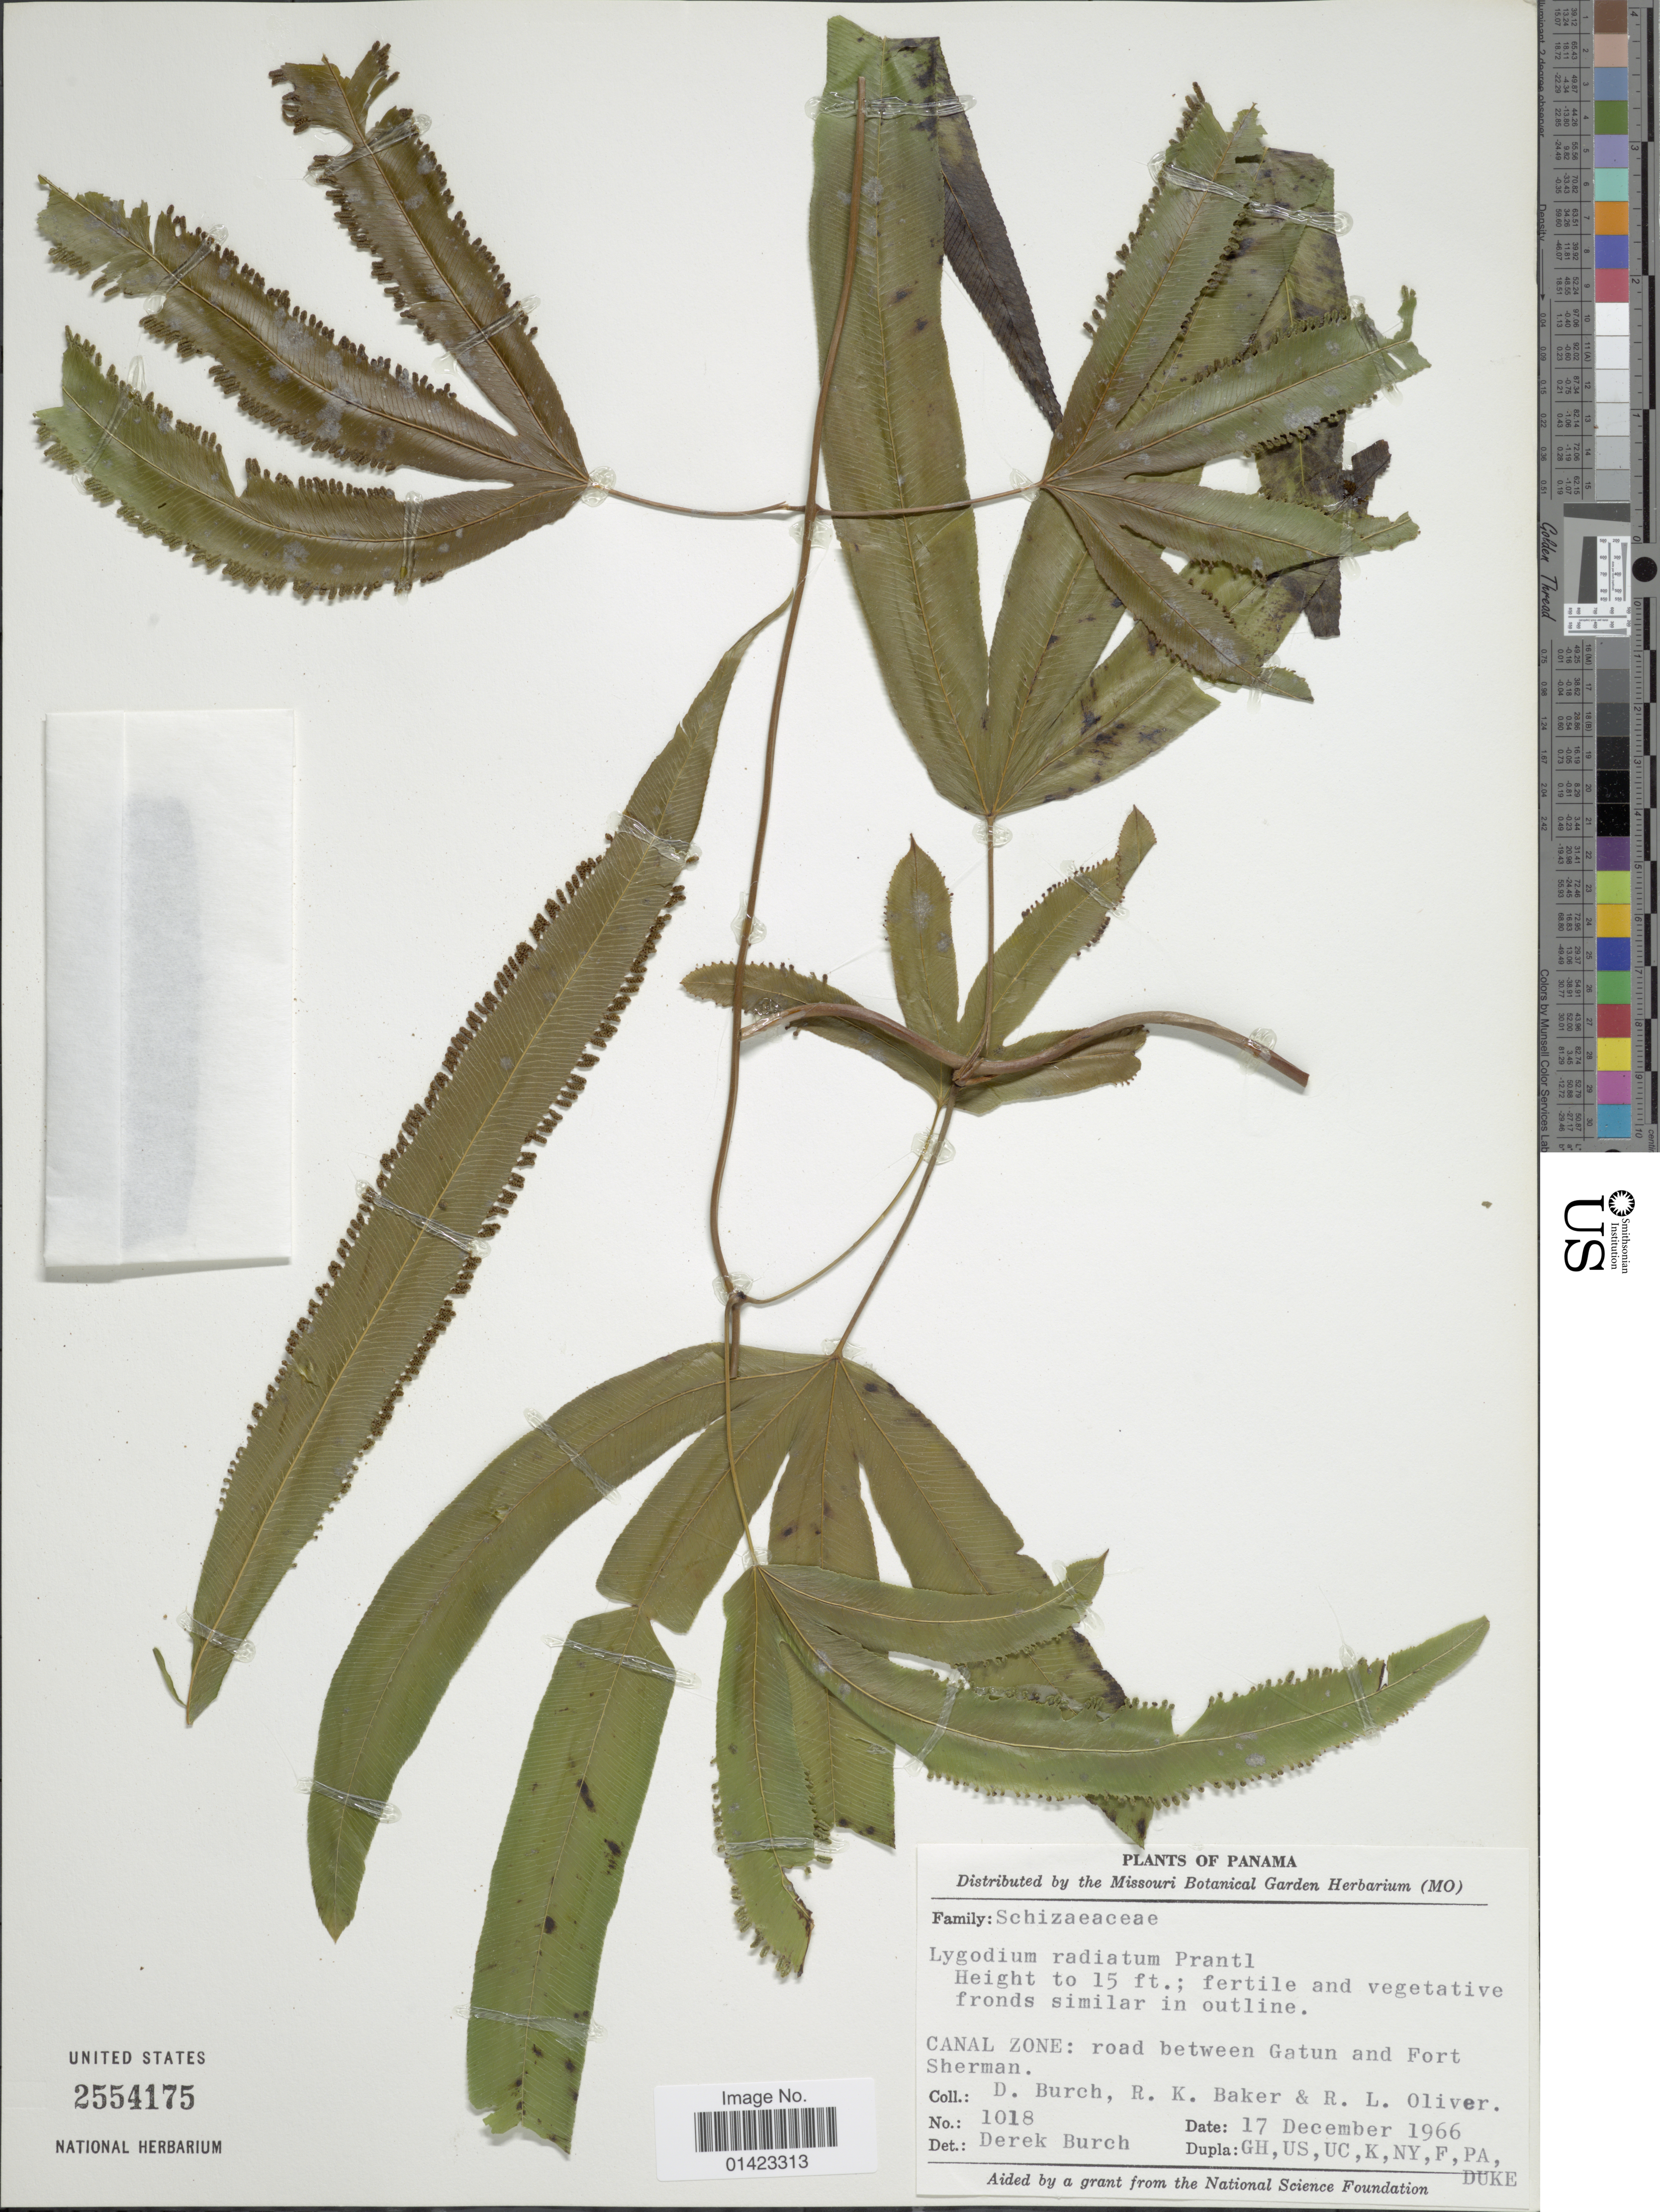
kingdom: Plantae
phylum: Tracheophyta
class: Polypodiopsida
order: Schizaeales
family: Lygodiaceae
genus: Lygodium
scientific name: Lygodium radiatum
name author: Prantl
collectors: D. Burch, R. K. Baker & R. Oliver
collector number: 1018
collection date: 1966-12-17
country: Panama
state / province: Colón / Panamá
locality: Canal Zone: road between Gatun and Fort Sherman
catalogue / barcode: US 2554175